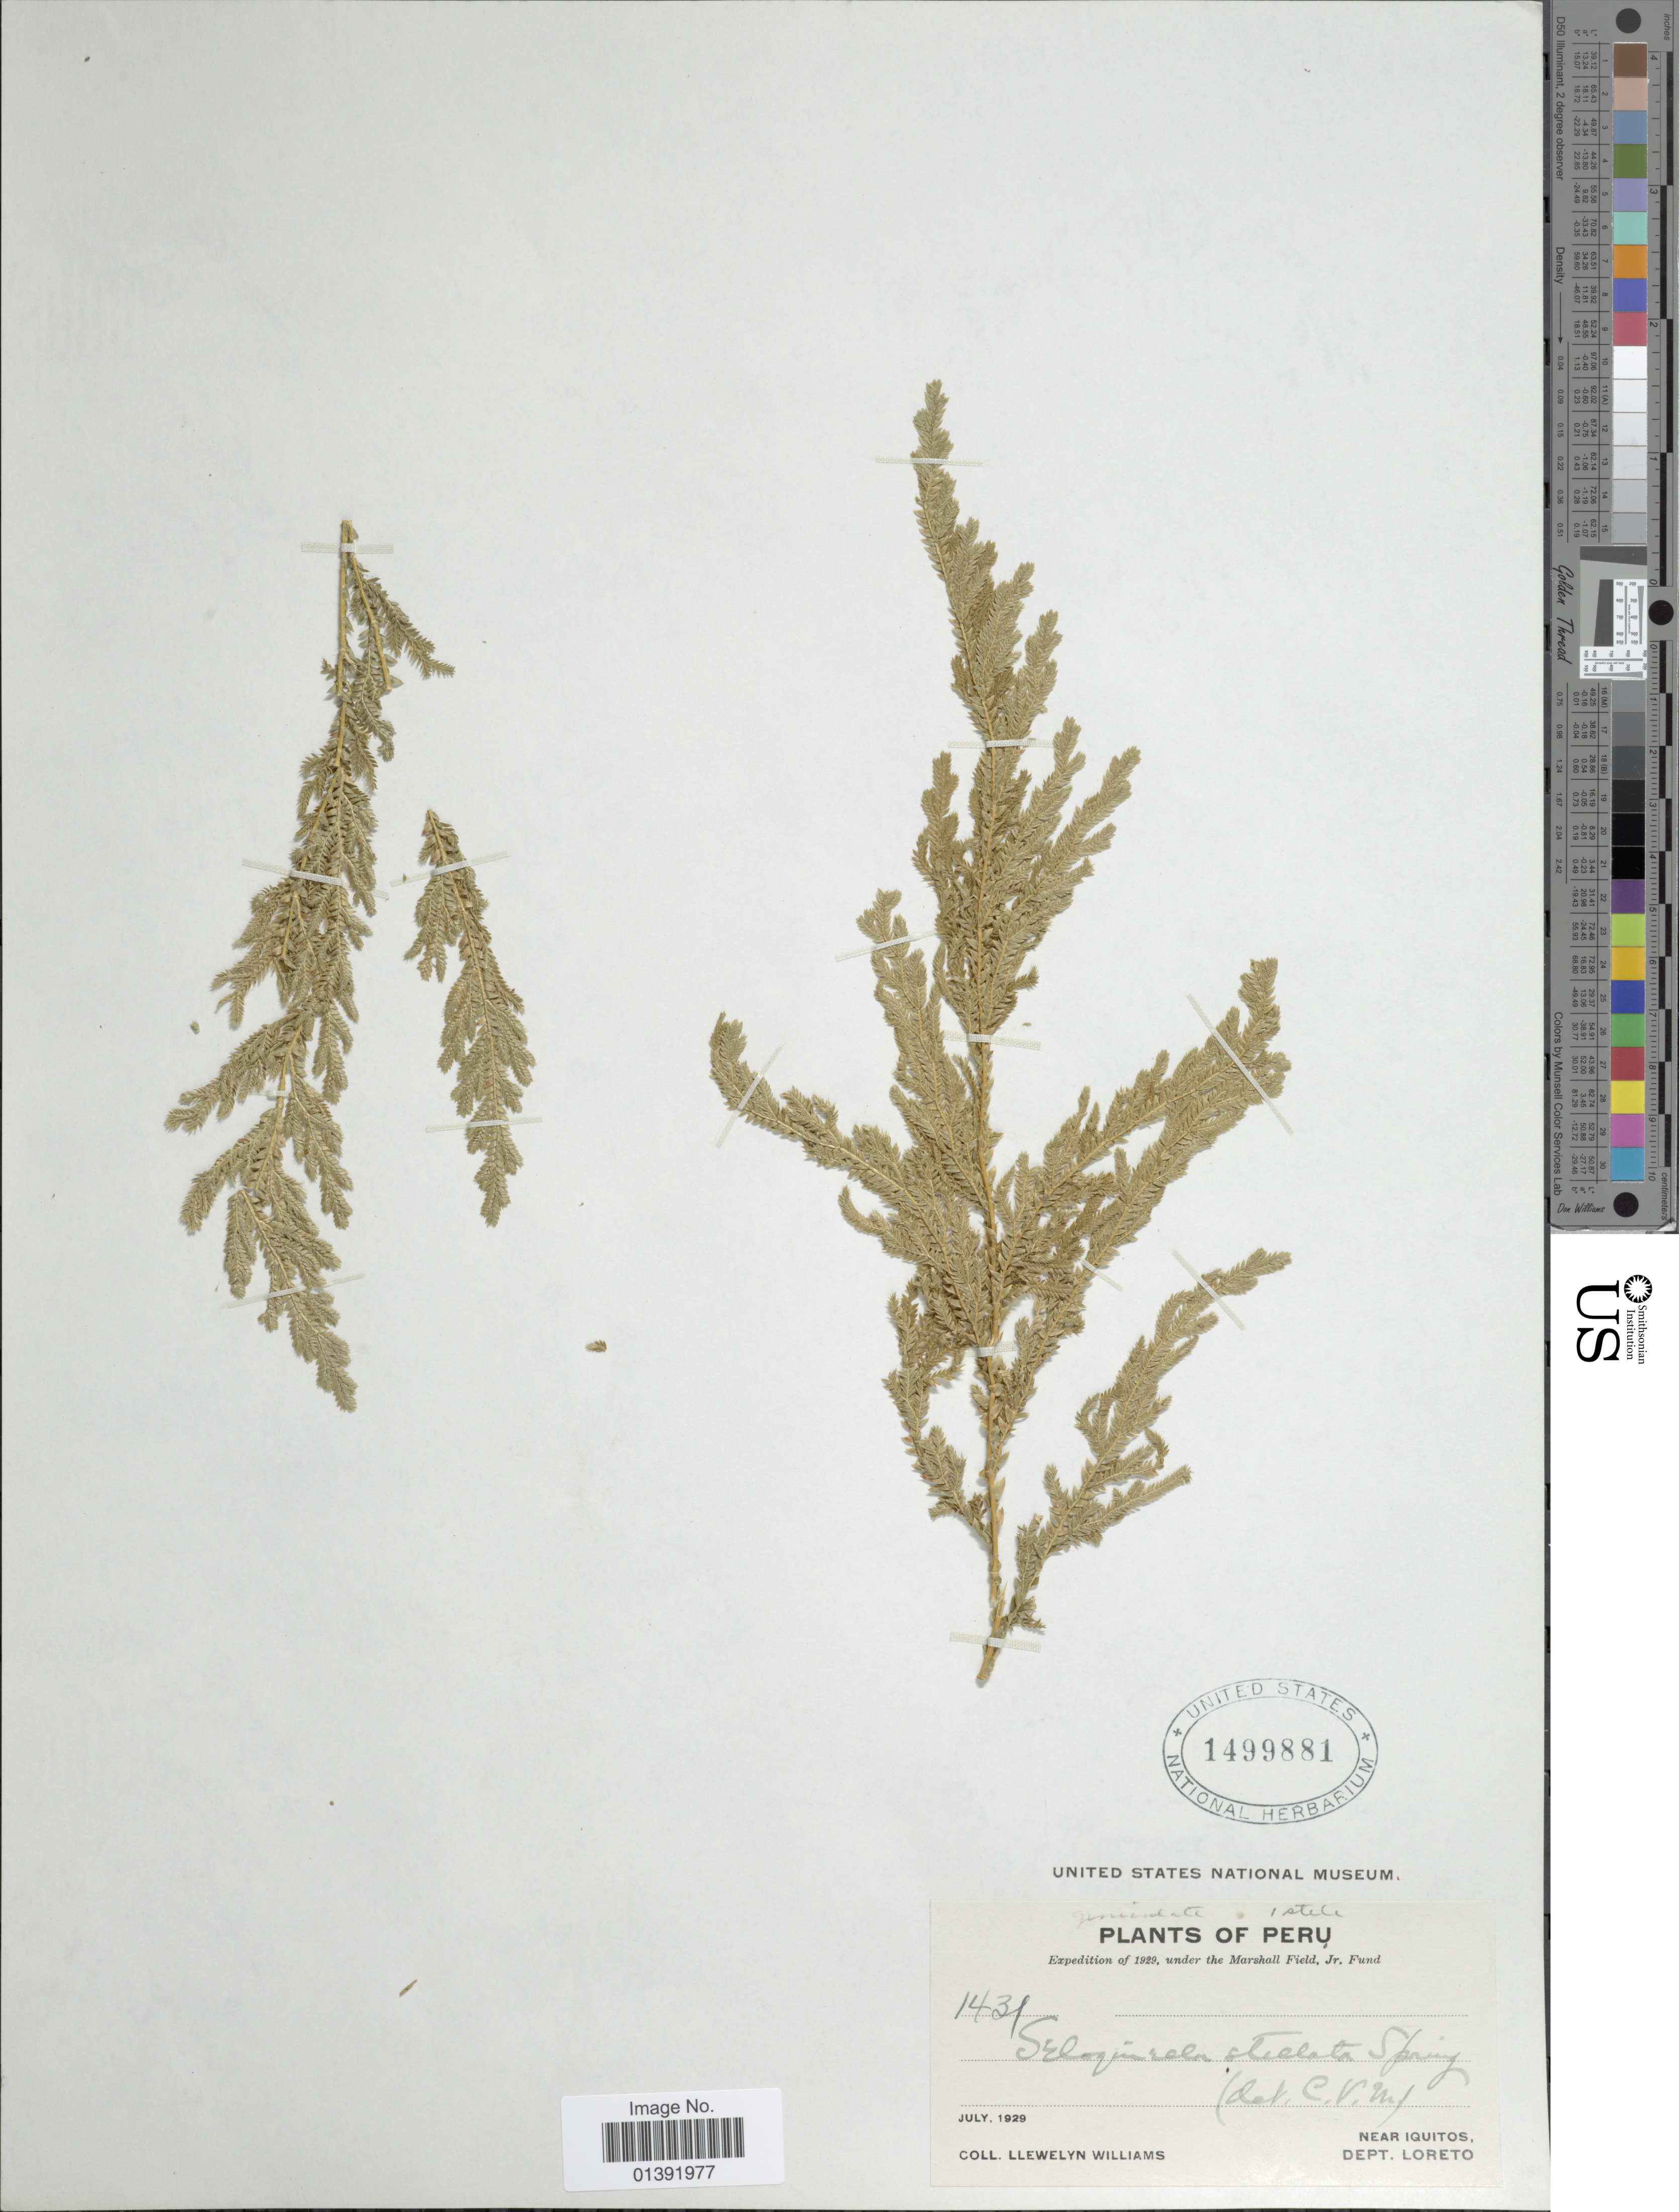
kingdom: Plantae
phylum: Tracheophyta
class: Lycopodiopsida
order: Selaginellales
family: Selaginellaceae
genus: Selaginella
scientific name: Selaginella stellata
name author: Spring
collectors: Ll. Williams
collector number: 1431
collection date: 1929-07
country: Peru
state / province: Loreto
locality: Near Iquitos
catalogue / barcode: US 1499881